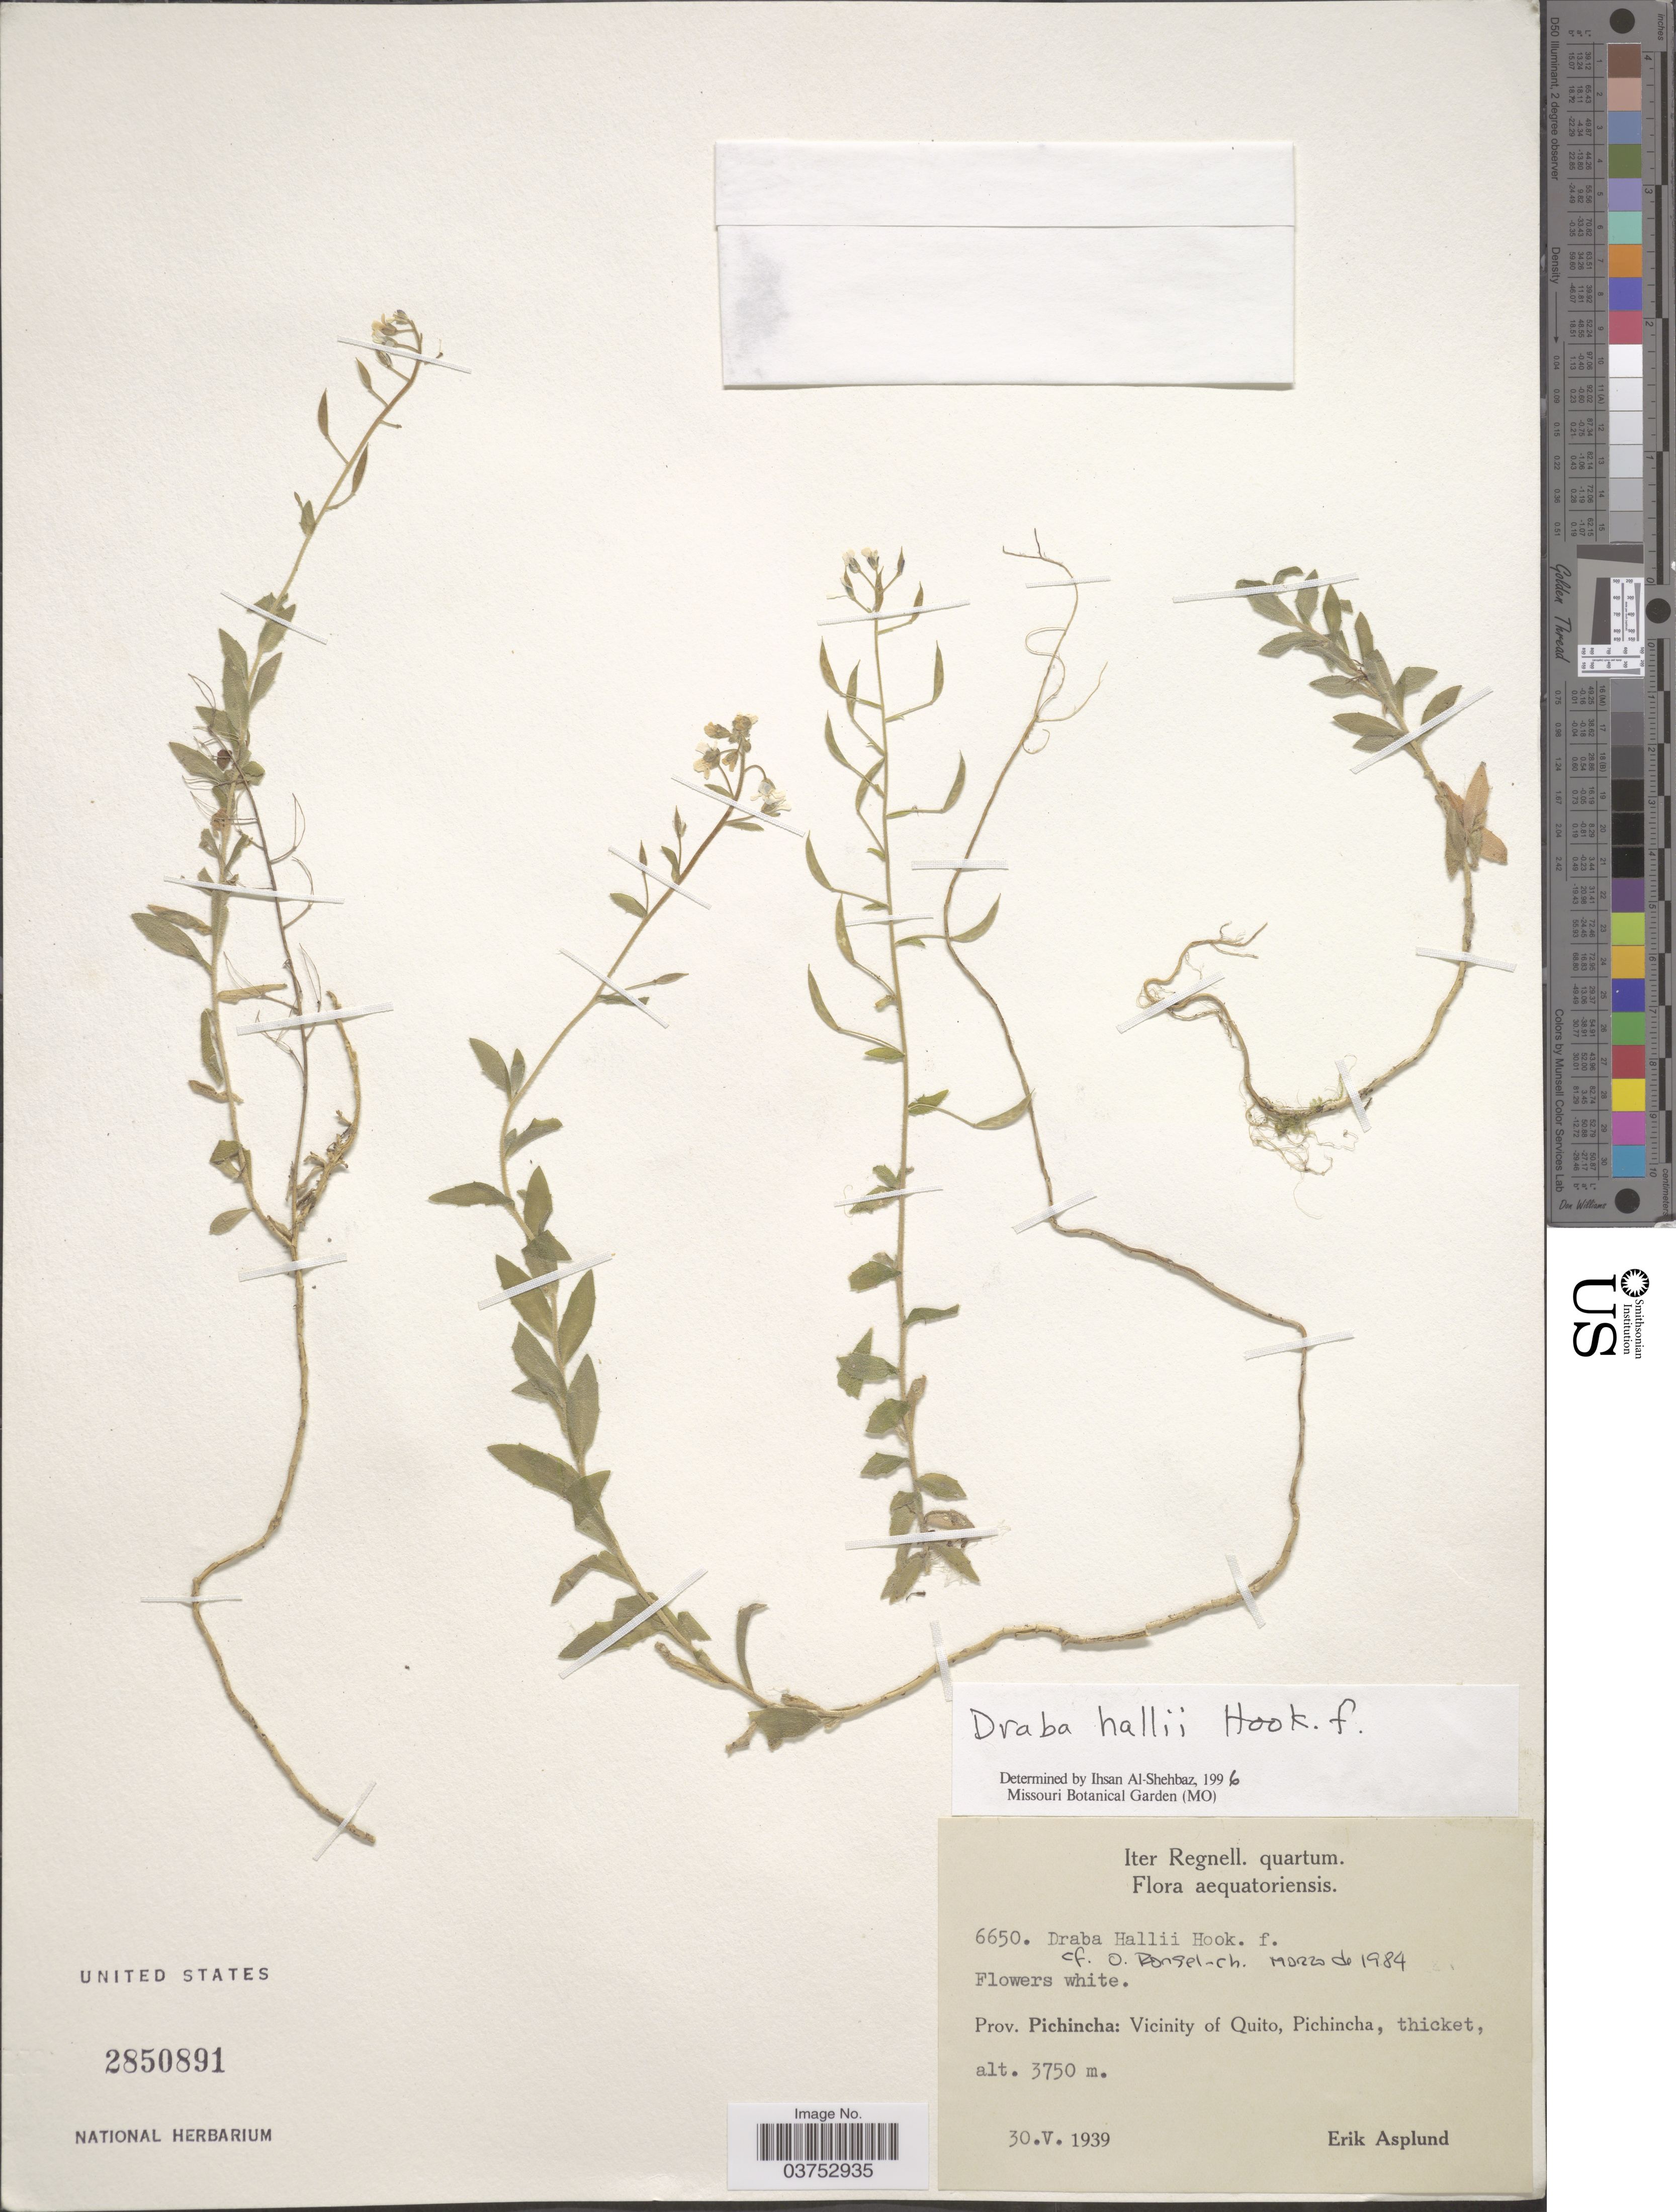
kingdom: Plantae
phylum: Tracheophyta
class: Magnoliopsida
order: Brassicales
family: Brassicaceae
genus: Draba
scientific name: Draba hallii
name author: (A. Gray) Hook. f.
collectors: E. Asplund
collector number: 6650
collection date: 1939-05-30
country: Ecuador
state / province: Pichincha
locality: Aequatoriensis. Vicinity of Quito, Pichincha.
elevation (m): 3750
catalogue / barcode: US 2850891